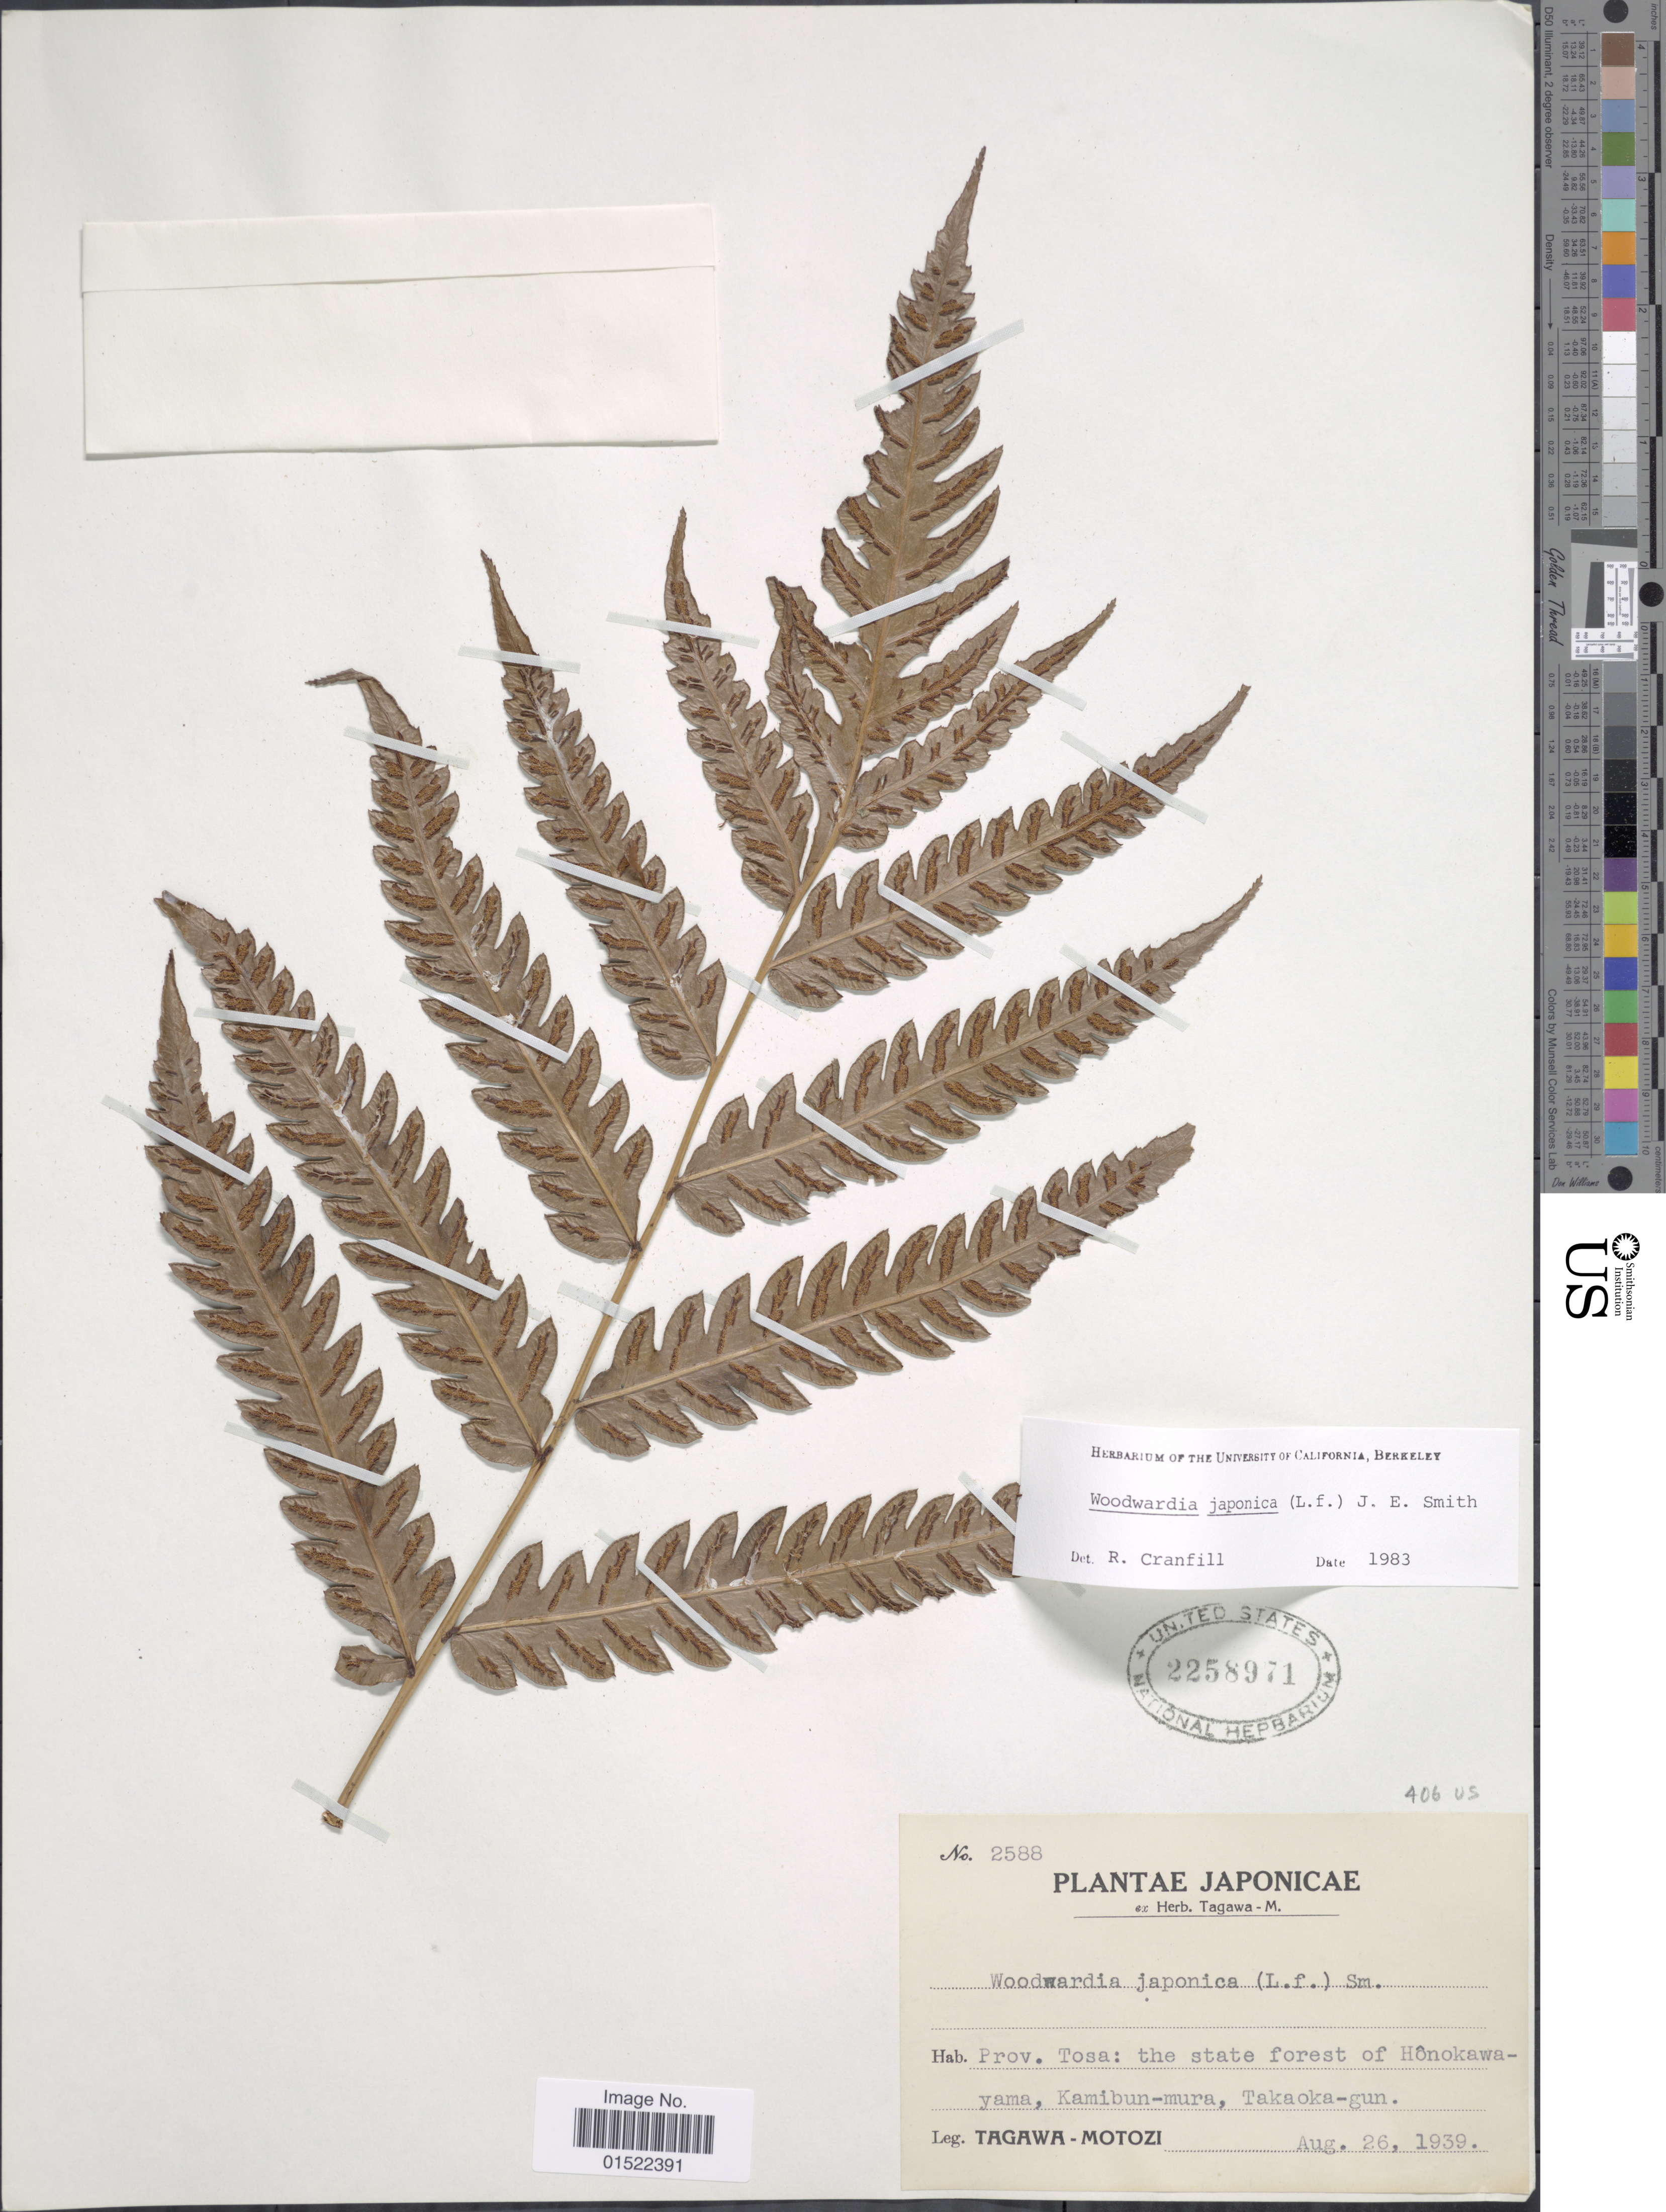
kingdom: Plantae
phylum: Tracheophyta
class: Polypodiopsida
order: Polypodiales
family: Blechnaceae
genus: Woodwardia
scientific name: Woodwardia japonica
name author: (L. f.) Sm.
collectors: M. Tagawa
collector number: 2588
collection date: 1939-08-26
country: Japan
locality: Prov. Tosa: the state forest of Honokawayama, Kamibun-mura, Takaoka-gun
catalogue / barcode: US 2258971